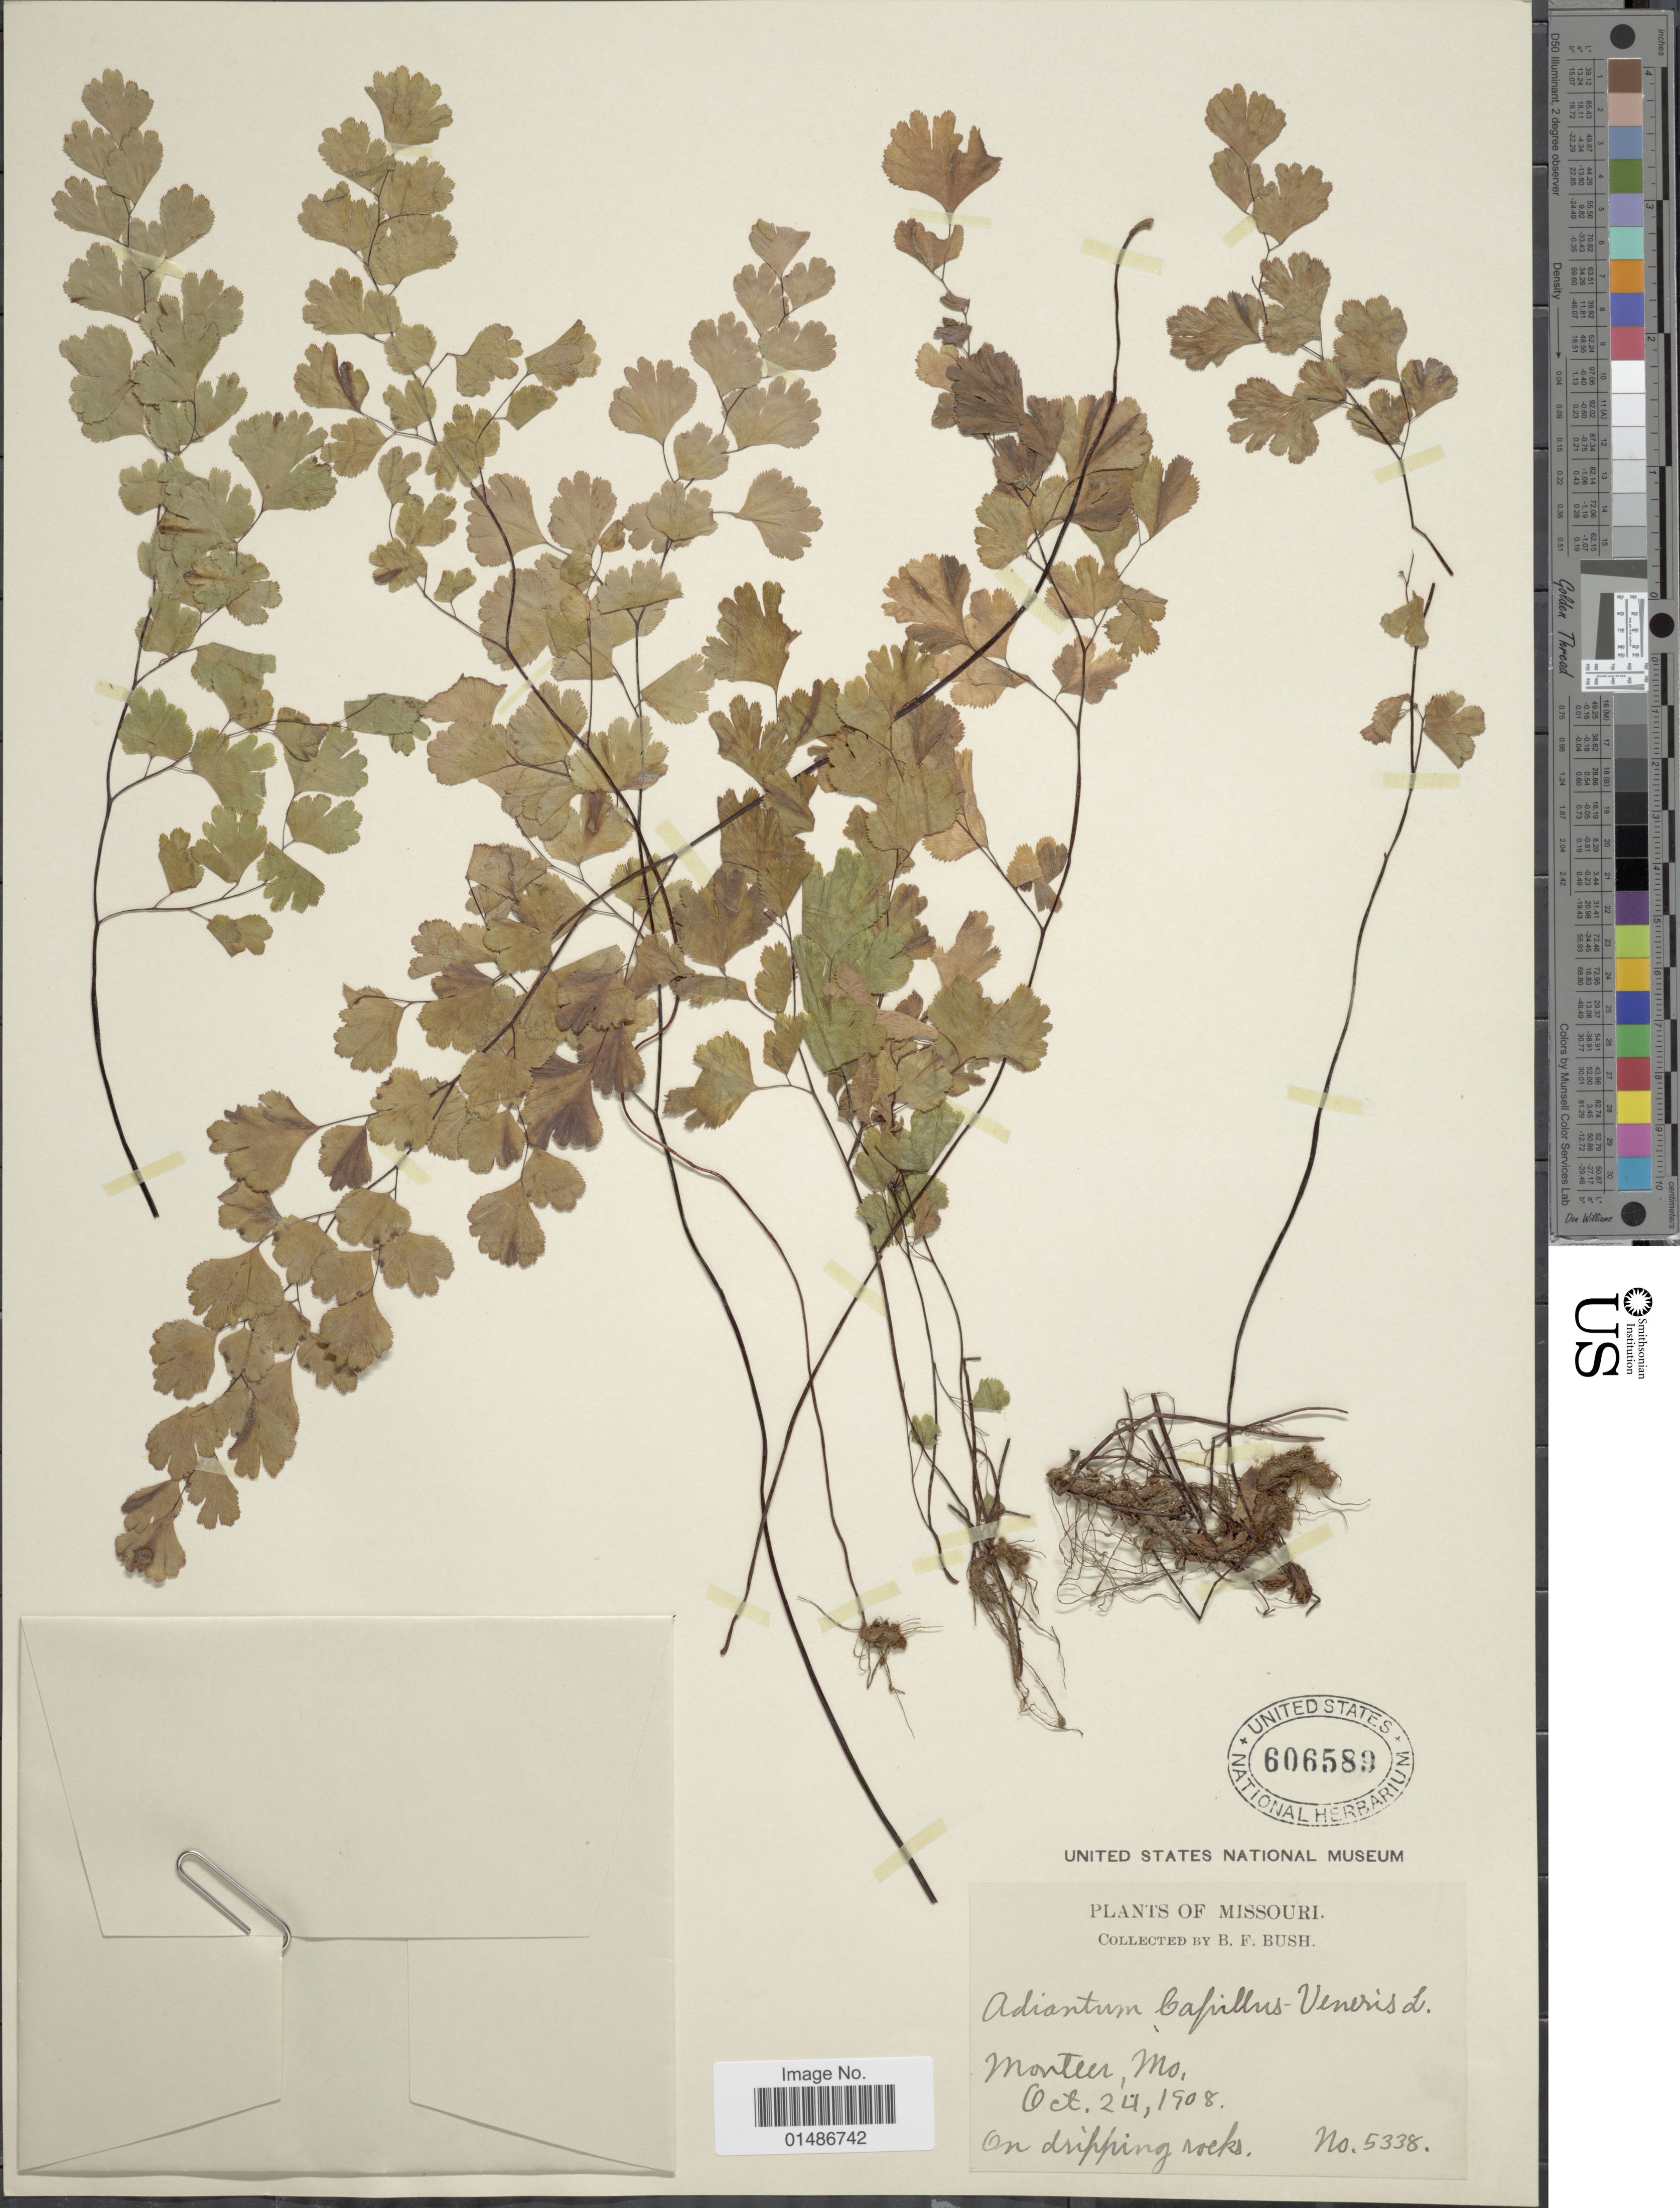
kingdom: Plantae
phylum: Tracheophyta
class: Polypodiopsida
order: Polypodiales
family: Pteridaceae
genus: Adiantum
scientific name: Adiantum capillus-veneris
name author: L.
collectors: B. F. Bush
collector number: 5338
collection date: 1908-10-24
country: United States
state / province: Missouri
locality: Monteer.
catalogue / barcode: US 606589